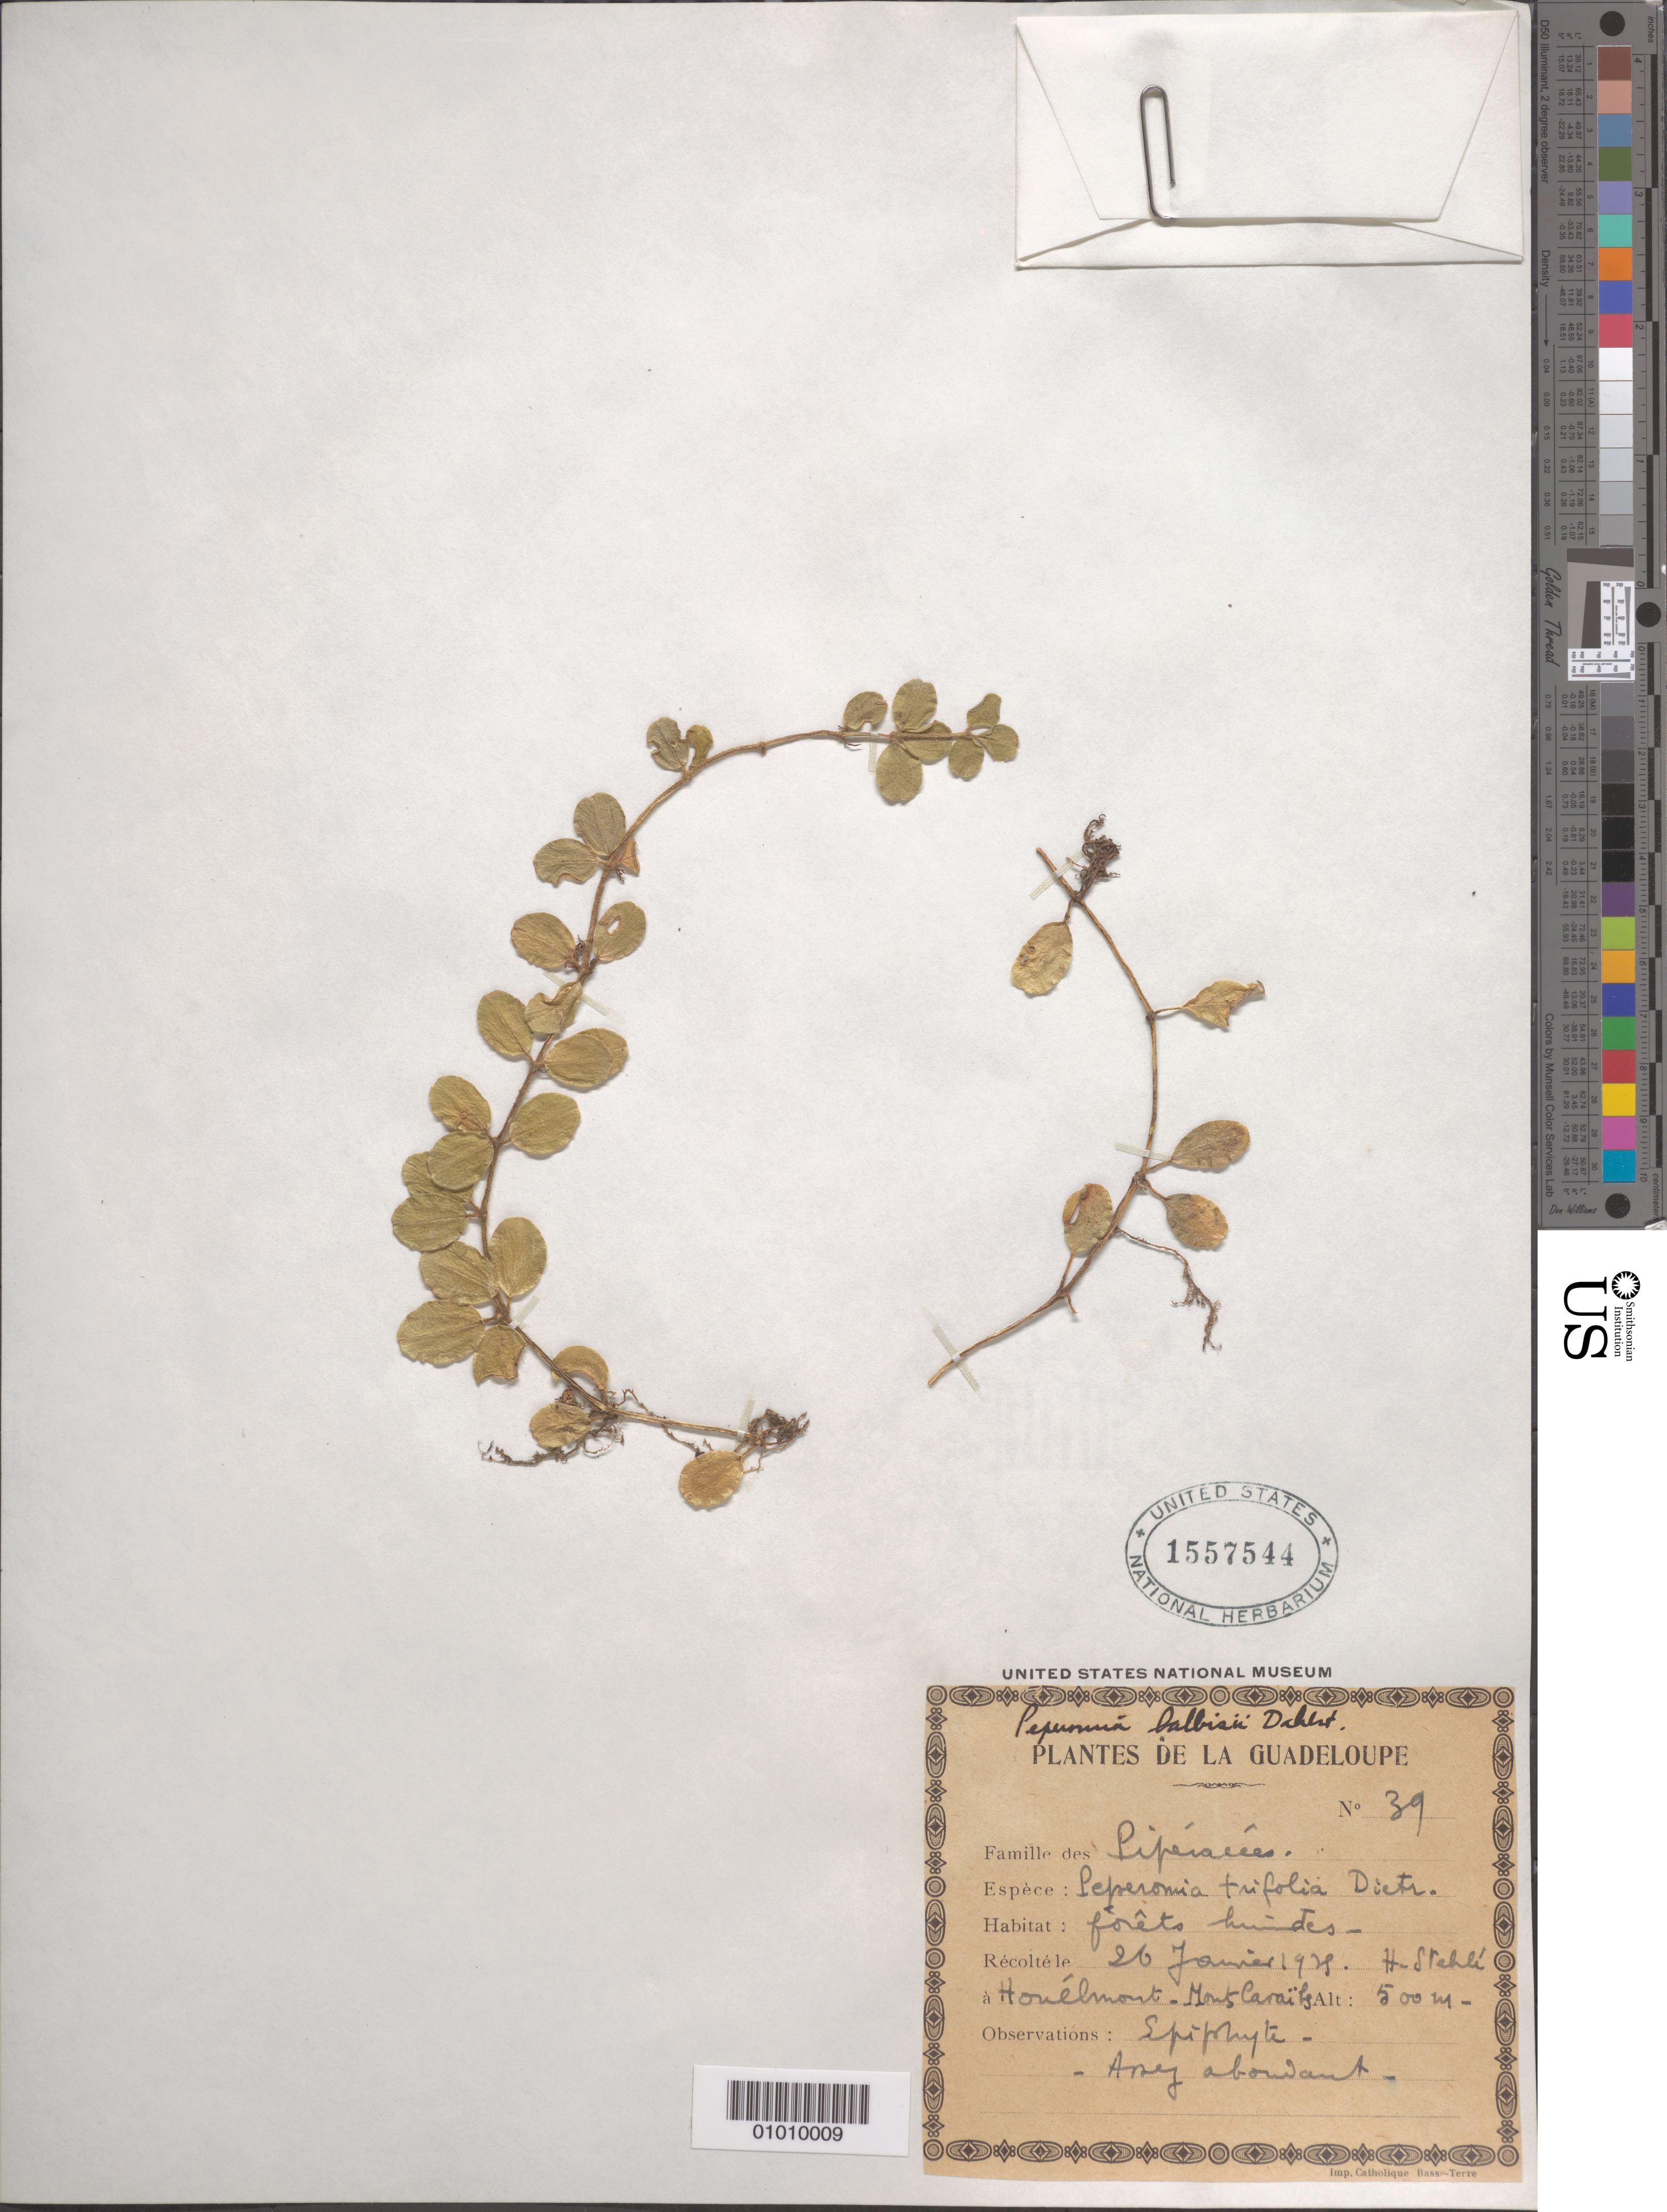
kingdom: Plantae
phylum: Tracheophyta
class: Magnoliopsida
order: Piperales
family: Piperaceae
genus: Peperomia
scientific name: Peperomia balbisii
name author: Dahlst.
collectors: H. Stehlé & H. Stehlé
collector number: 39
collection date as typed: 26 Jan 1928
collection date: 1928-01-26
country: Guadeloupe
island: Basse Terre [Guadeloupe]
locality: Humid forest at Houelmont, Mont Carails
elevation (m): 500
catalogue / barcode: US 1557544